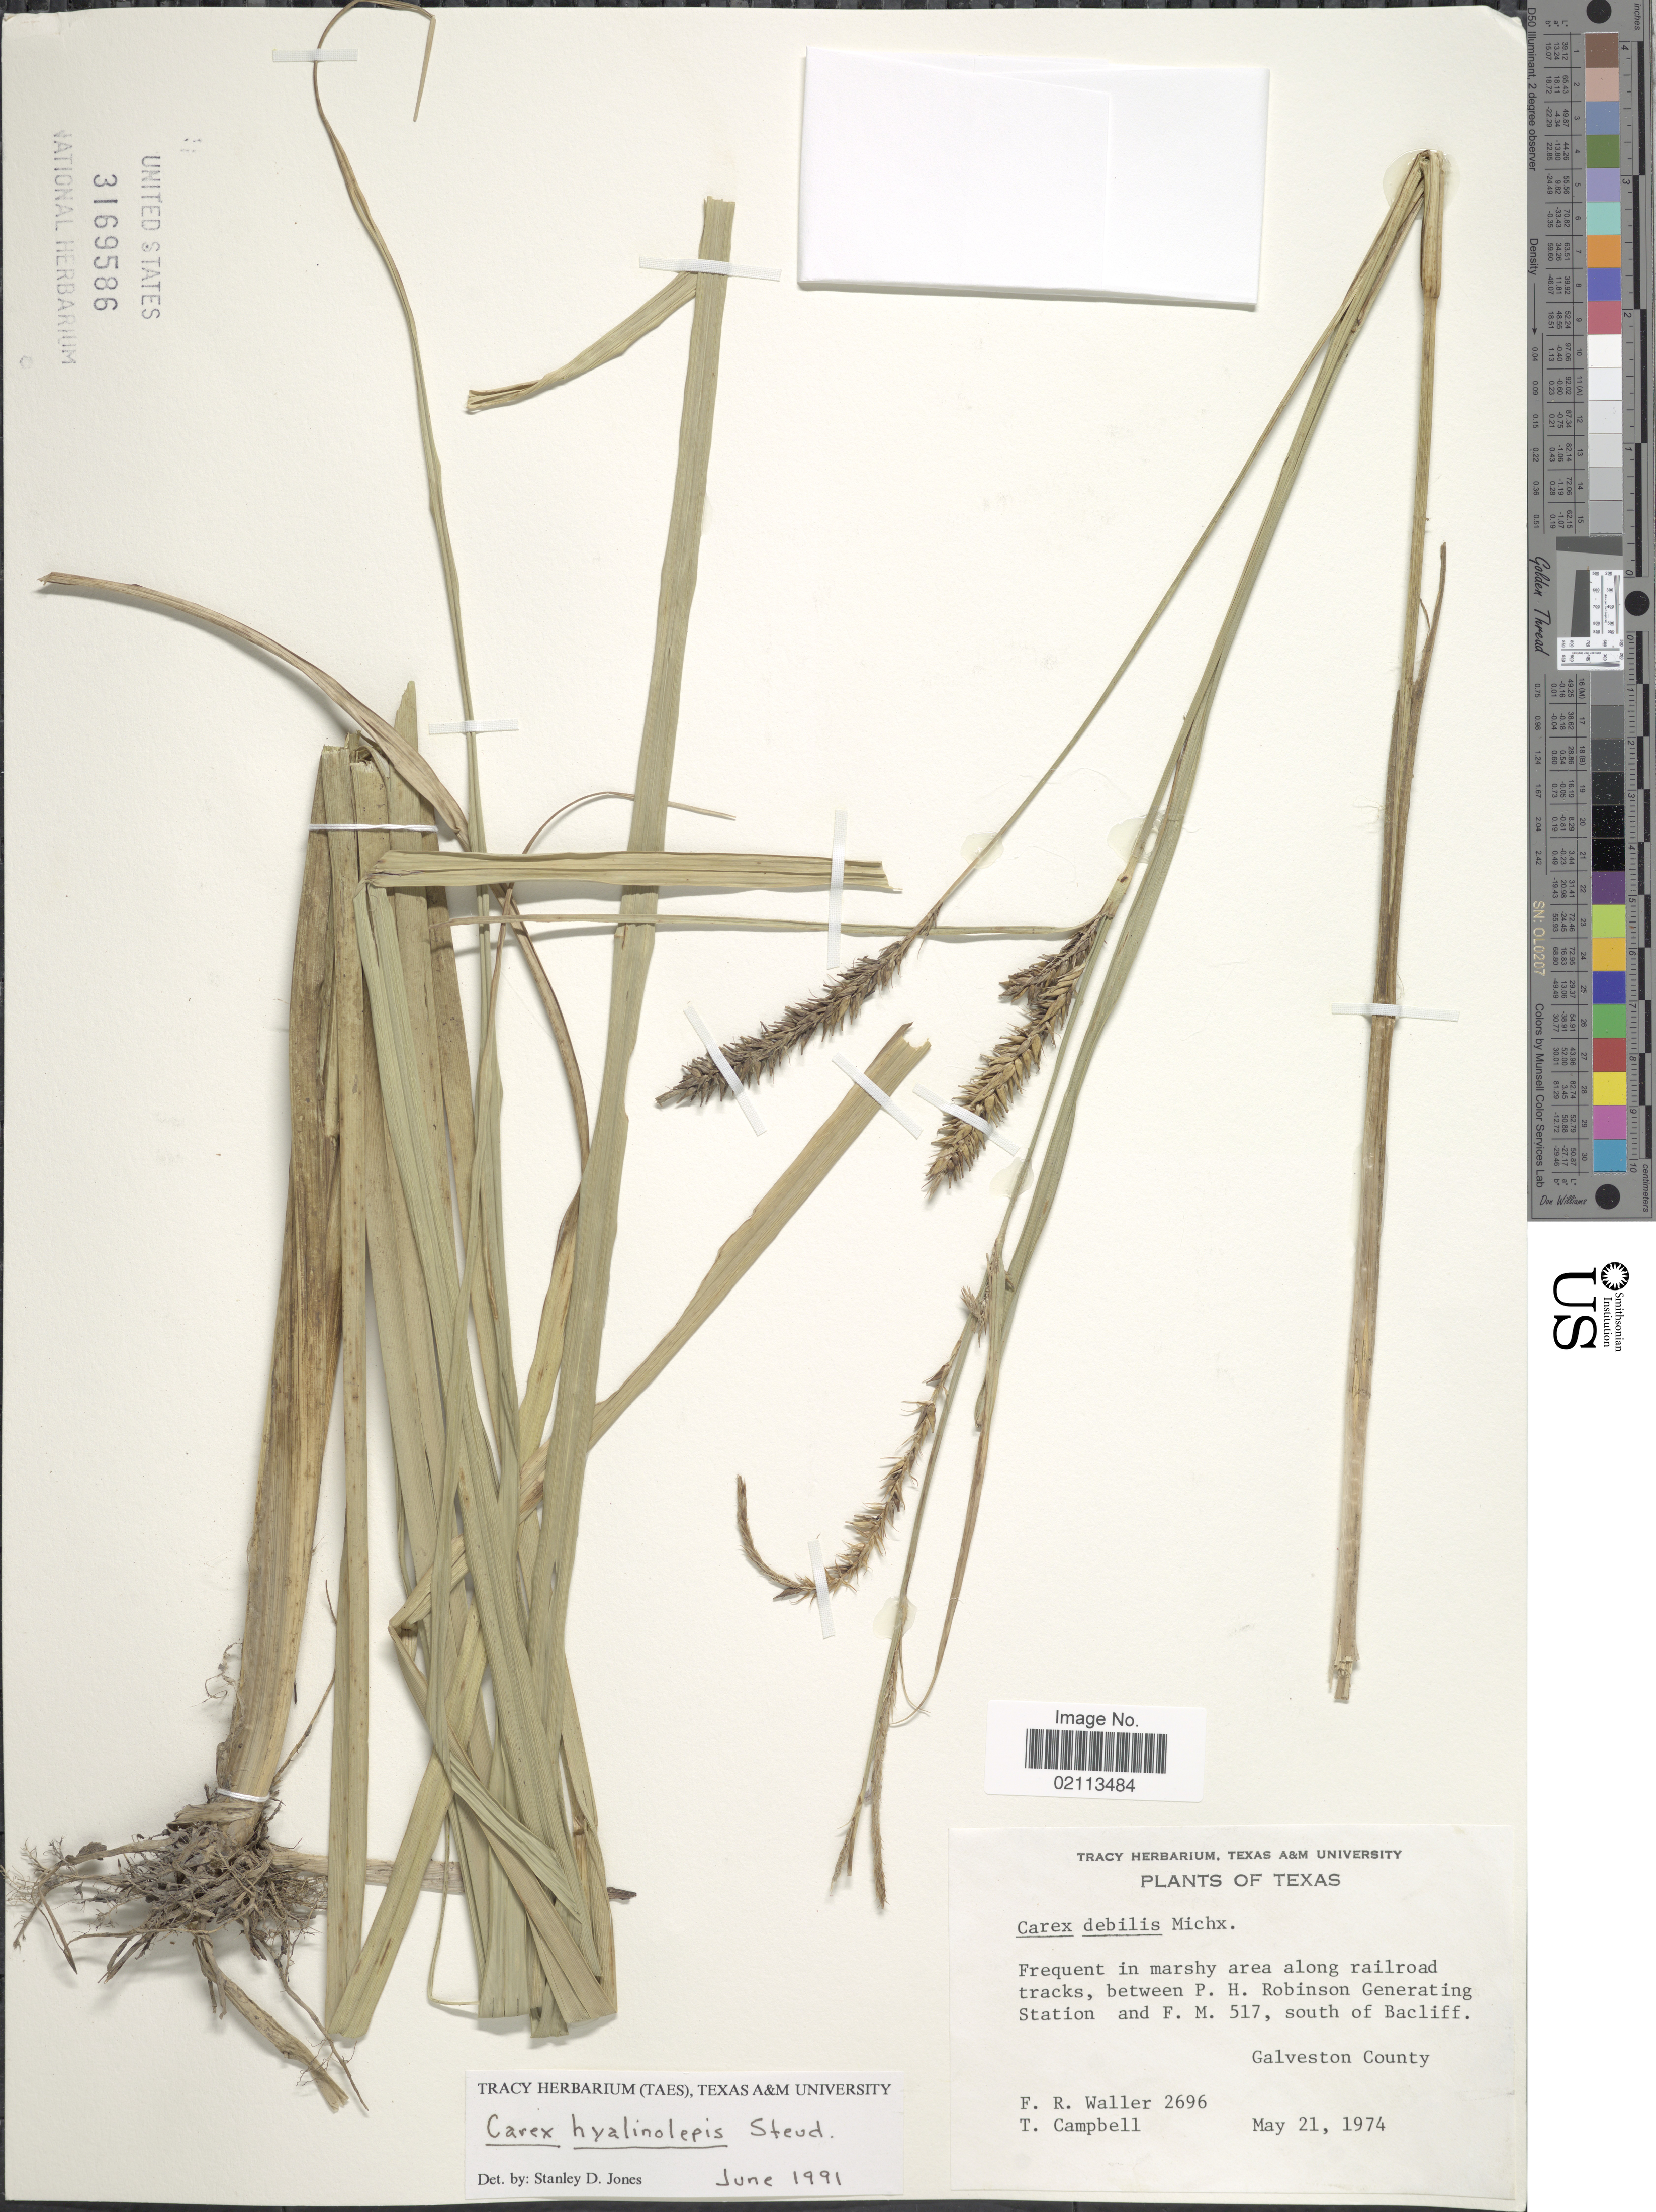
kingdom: Plantae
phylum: Tracheophyta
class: Liliopsida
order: Poales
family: Cyperaceae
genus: Carex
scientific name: Carex hyalinolepis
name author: Steud.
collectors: F. R. Waller & T. Campbell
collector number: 2696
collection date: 1974-05-21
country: United States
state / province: Texas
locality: Frequent in marshy area along railroad tracks, between P. H. Robinson Generating Station and F. M. 517, south of Bacliff, Galveston County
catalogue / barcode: US 3169586